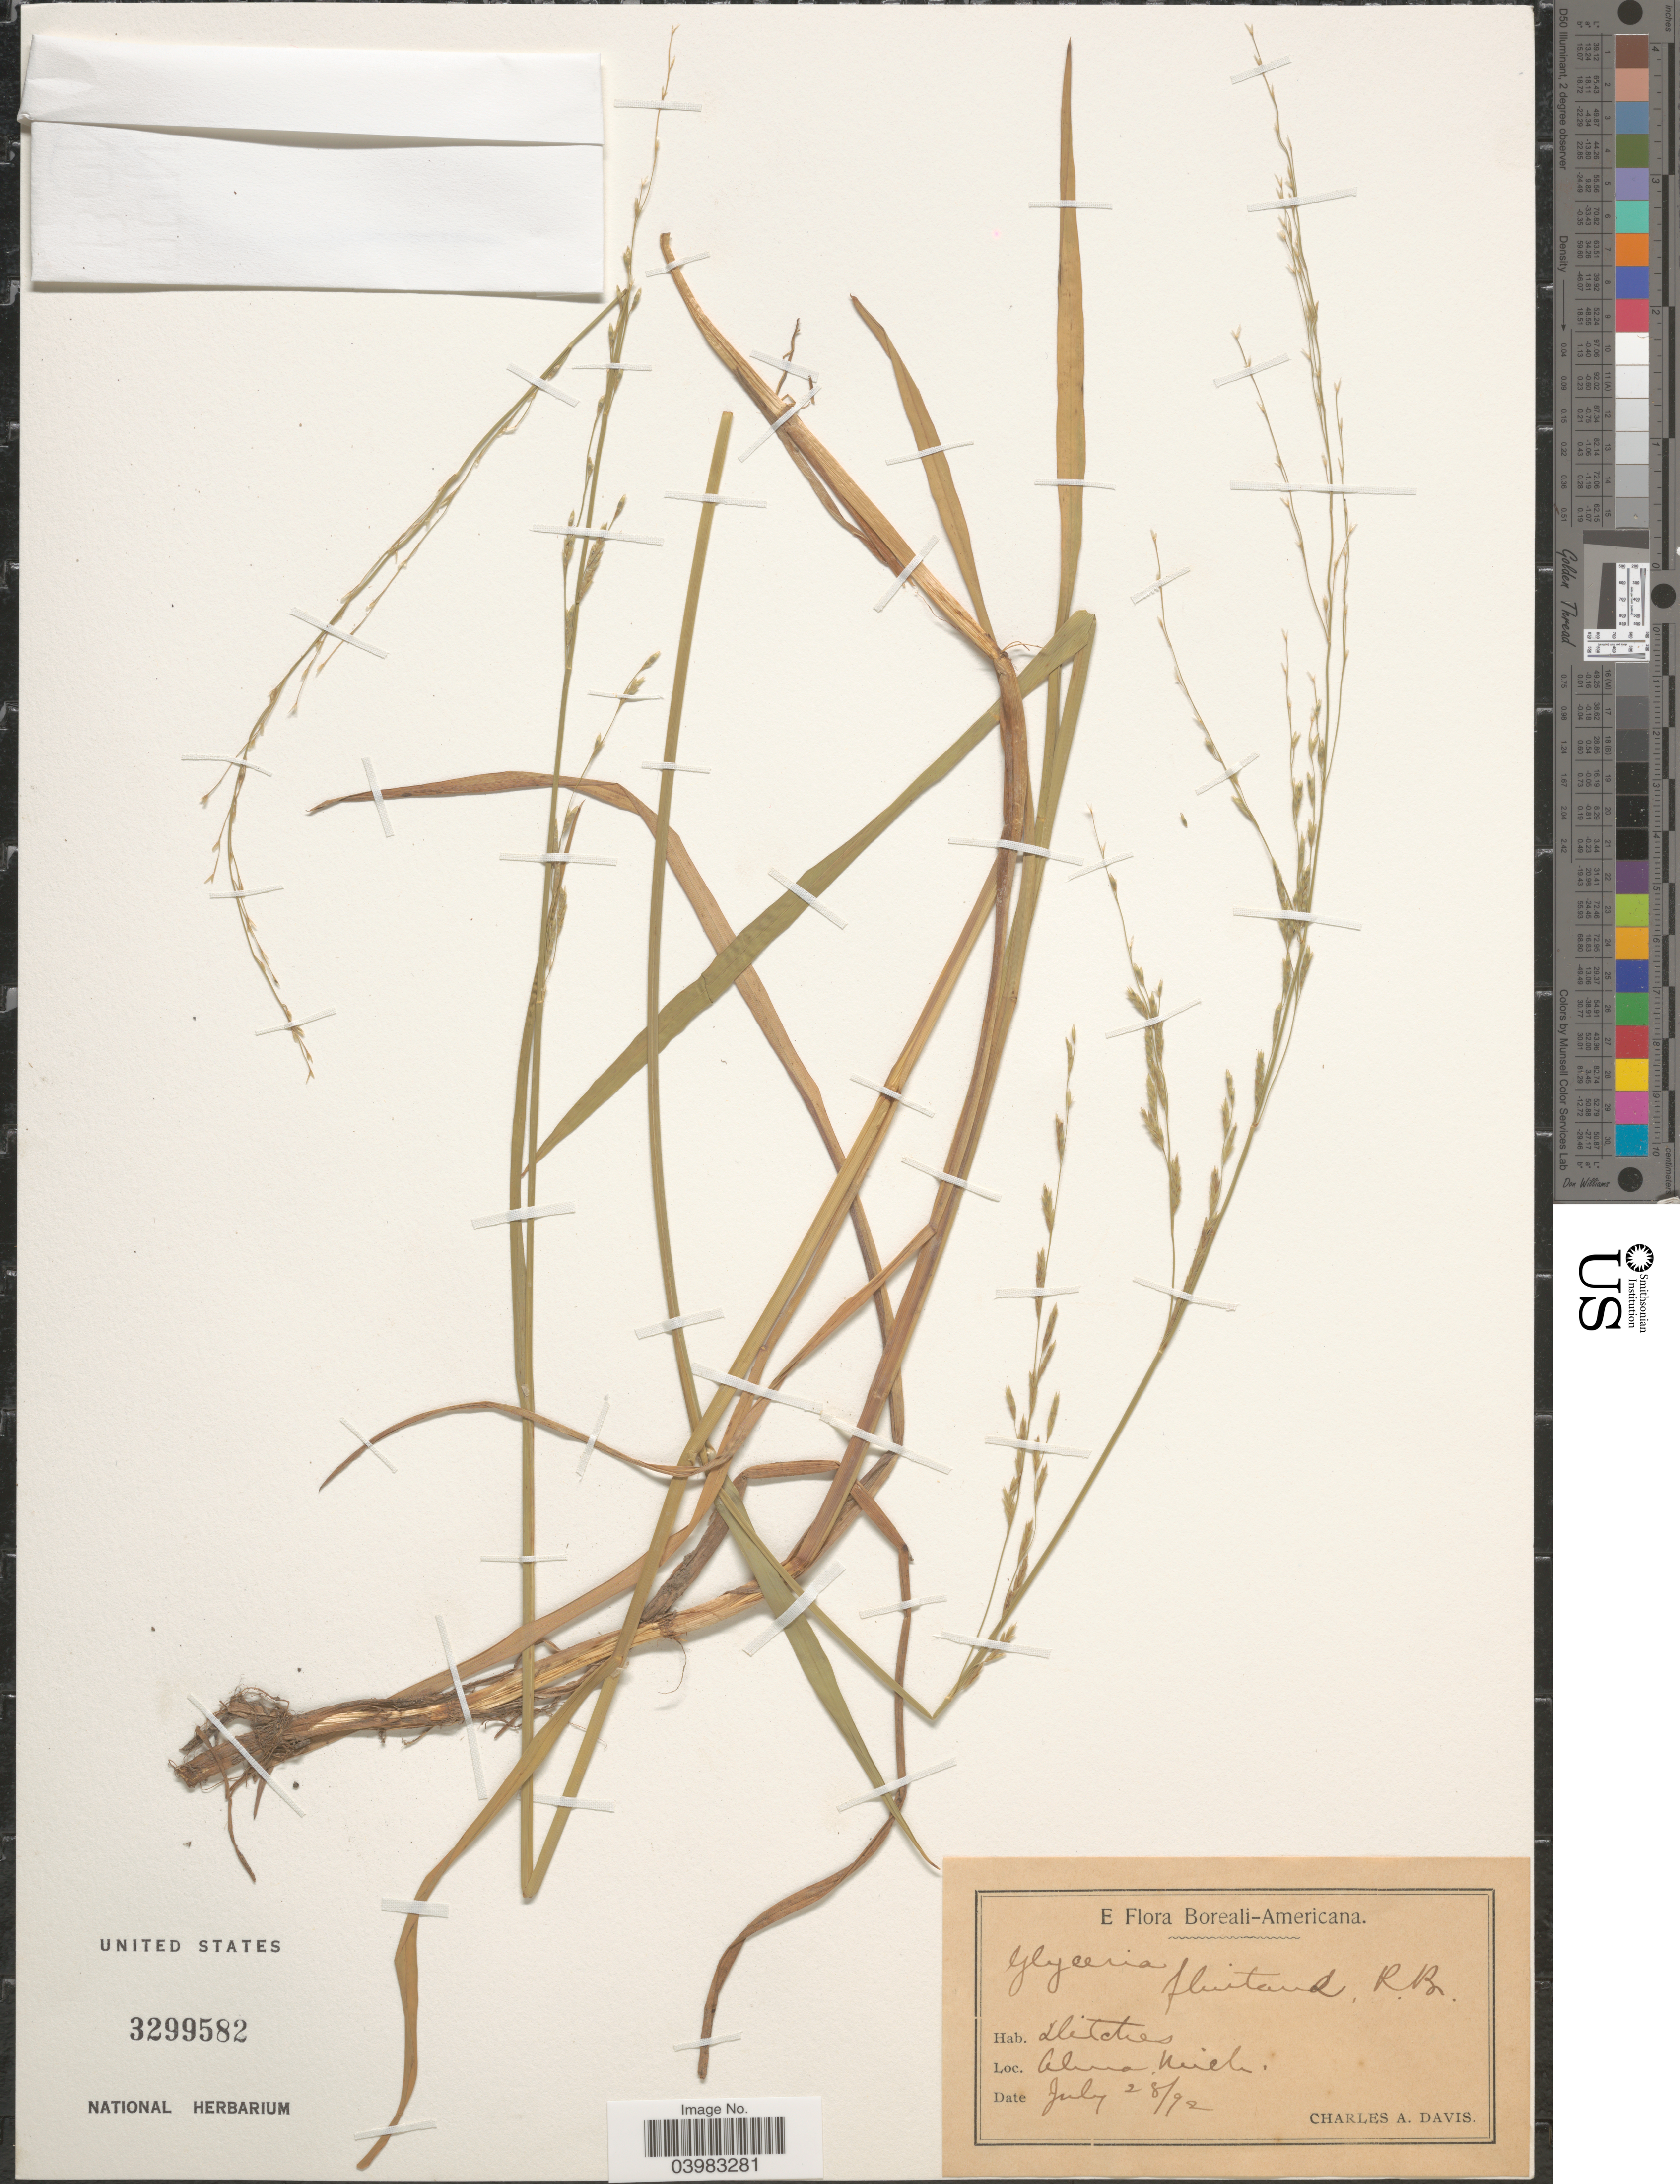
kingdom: Plantae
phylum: Tracheophyta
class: Liliopsida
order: Poales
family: Poaceae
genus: Glyceria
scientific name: Glyceria fluitans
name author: (L.) R. Br.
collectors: C. Davis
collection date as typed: Transcribed d/m/y: 28/7/92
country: United States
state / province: Michigan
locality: Boreali-Americana. Alma.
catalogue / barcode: US 3299582